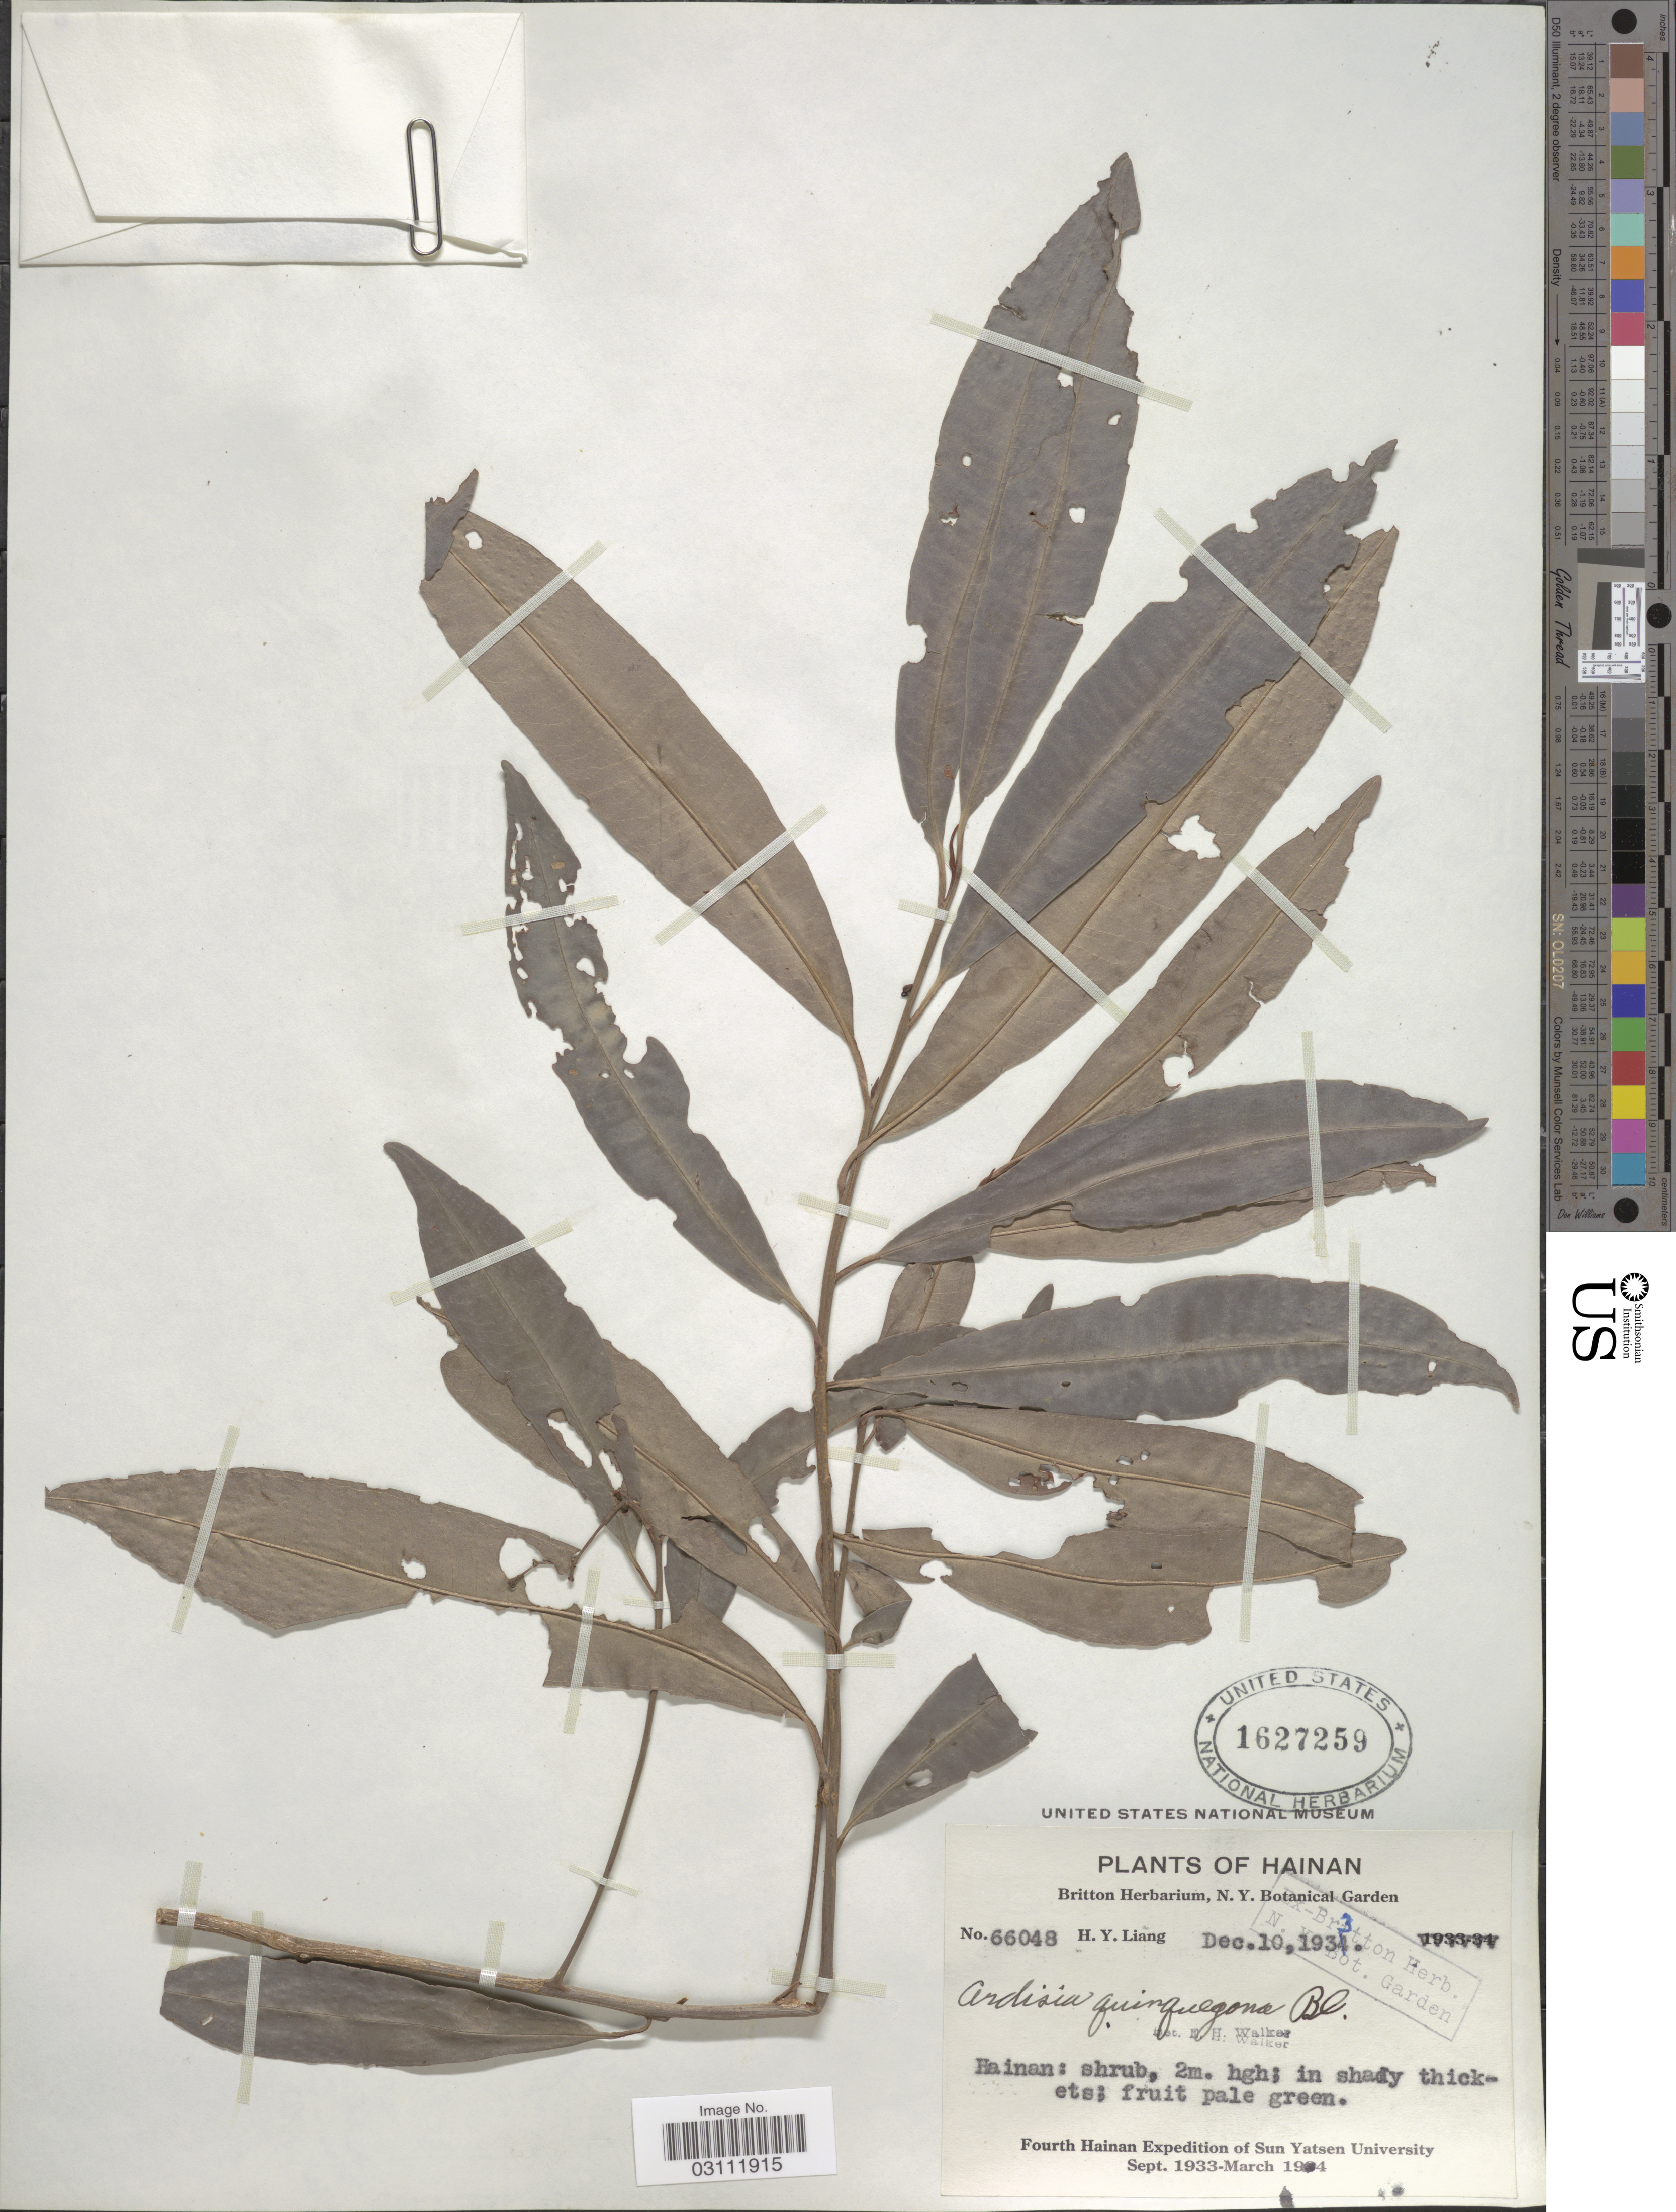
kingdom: Plantae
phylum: Tracheophyta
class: Magnoliopsida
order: Ericales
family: Primulaceae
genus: Ardisia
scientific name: Ardisia quinquegona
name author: Blume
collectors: H. Y. Liang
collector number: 66048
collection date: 1933-12-10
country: China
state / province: Hainan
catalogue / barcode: US 1627259